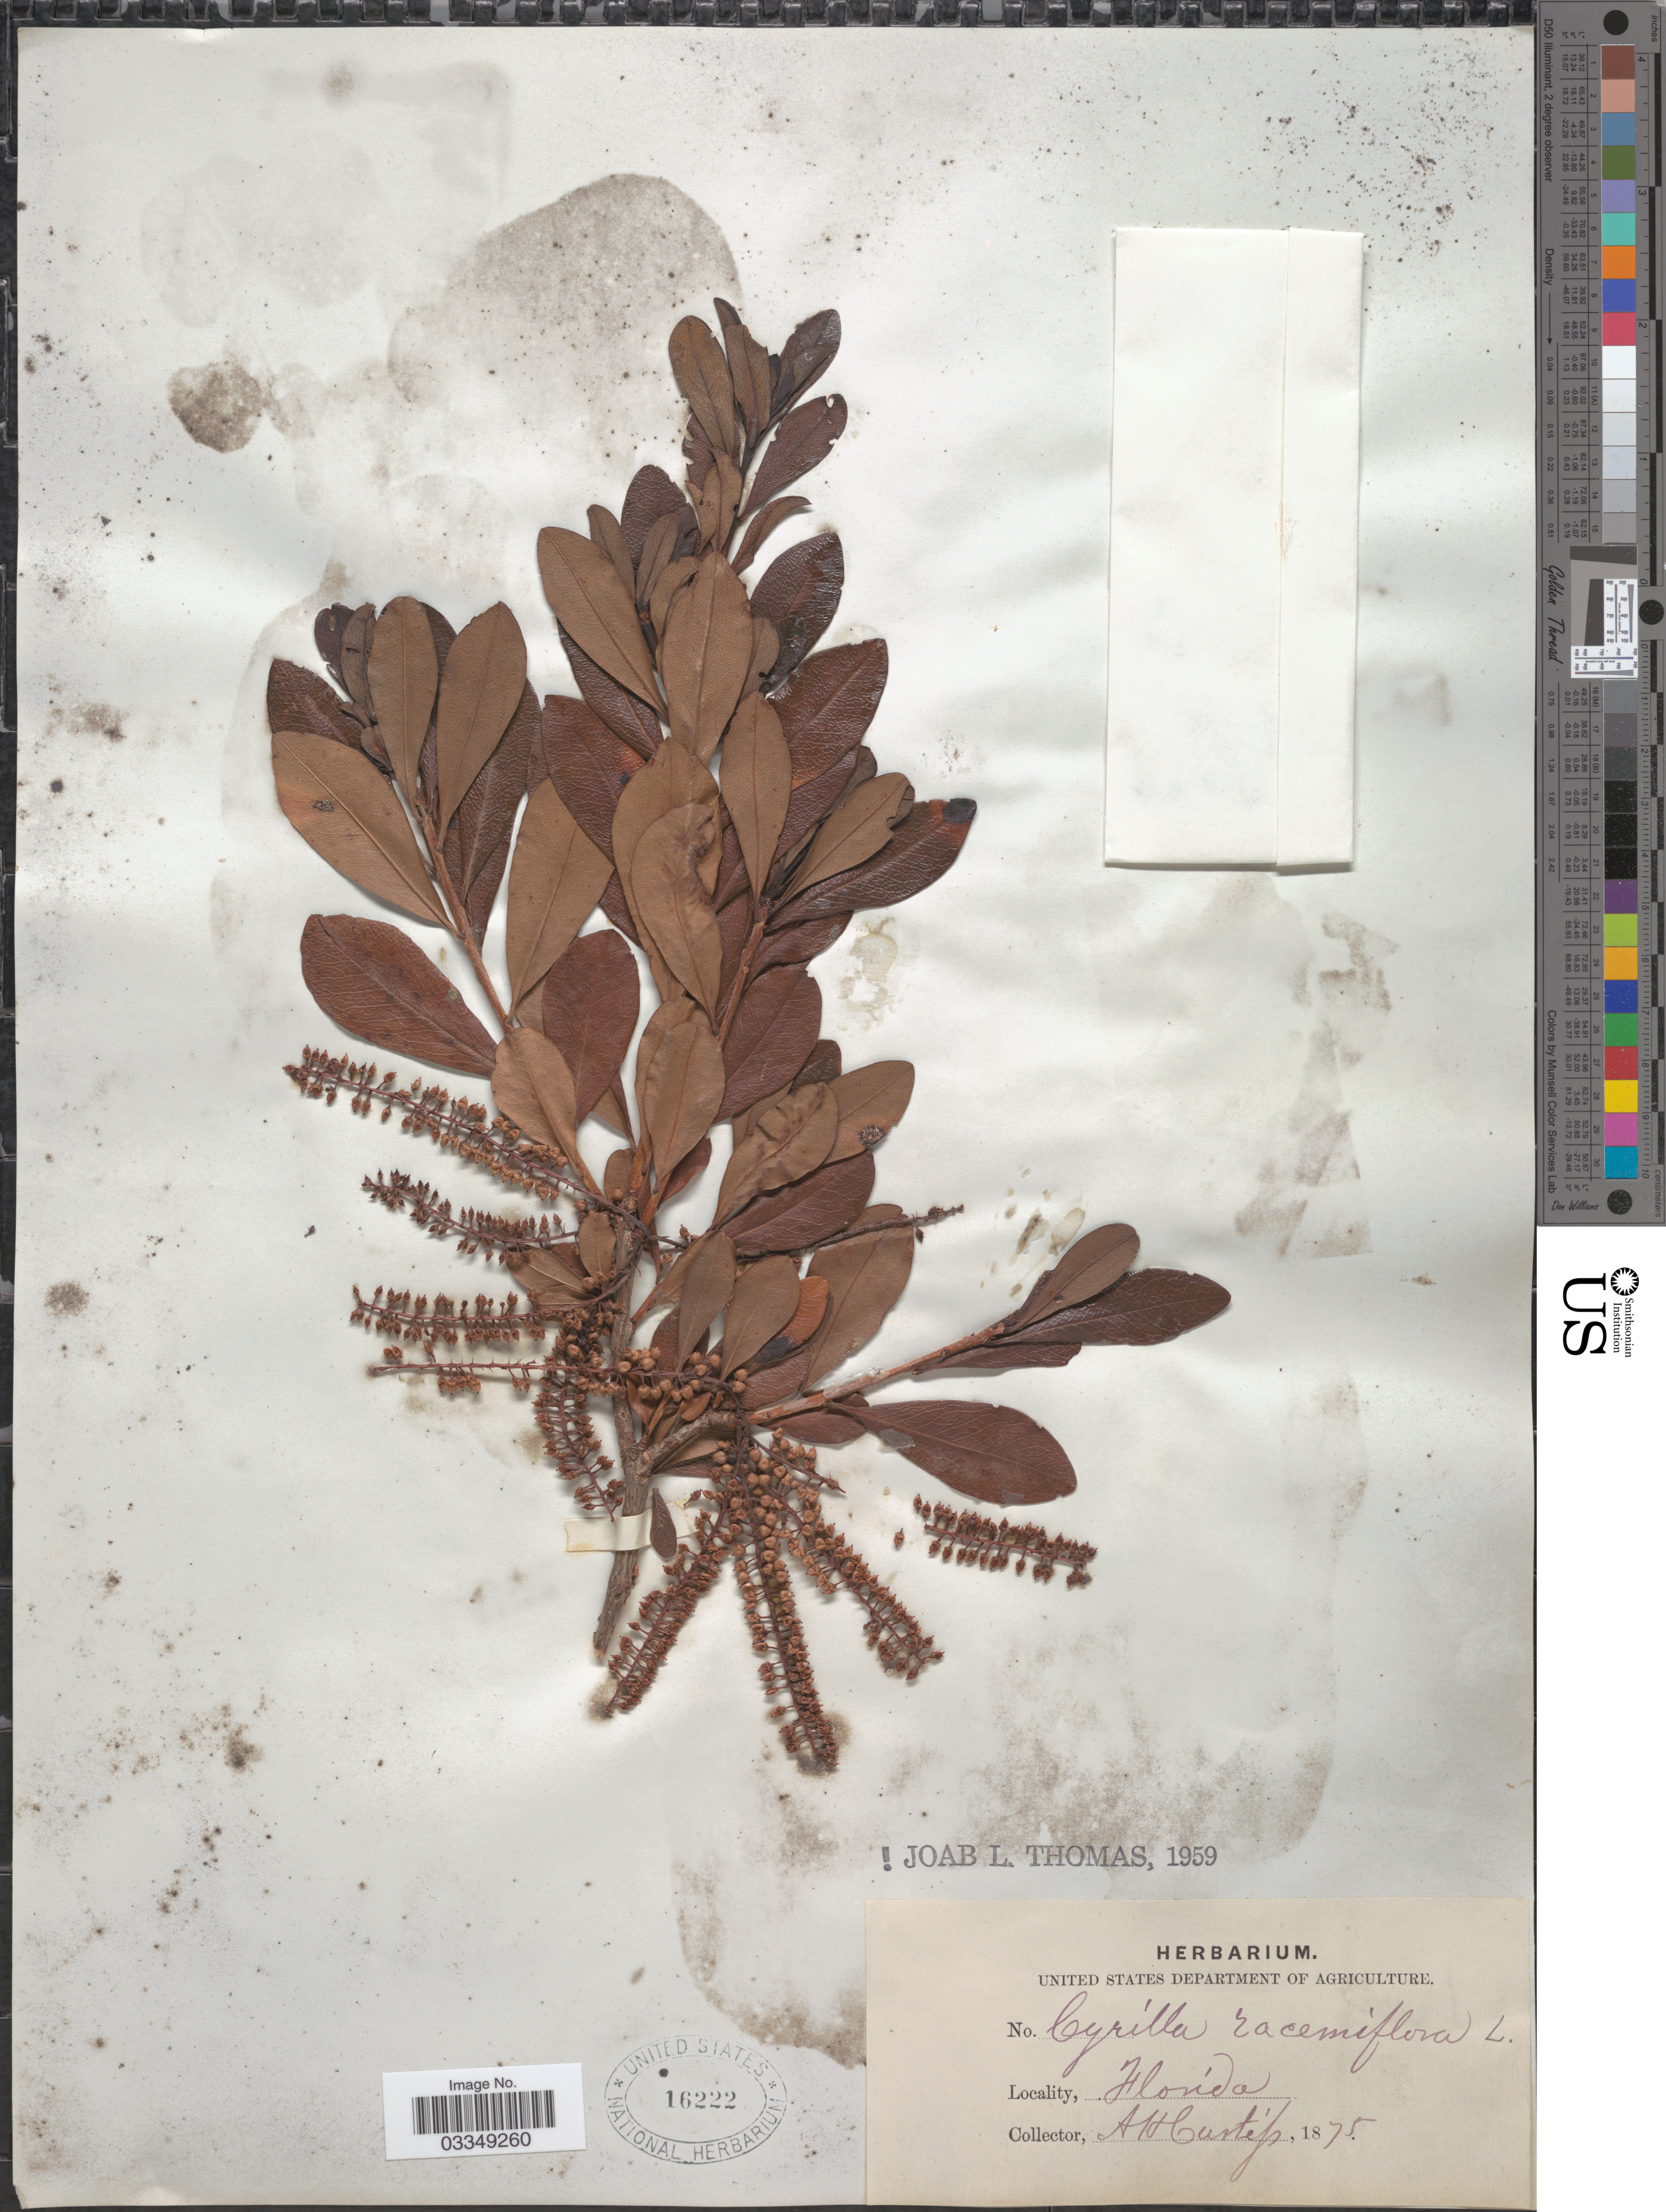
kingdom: Plantae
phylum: Tracheophyta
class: Magnoliopsida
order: Ericales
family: Cyrillaceae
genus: Cyrilla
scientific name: Cyrilla racemiflora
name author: L.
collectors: A. H. Curtiss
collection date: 1875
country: United States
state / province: Florida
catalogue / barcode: US 16222